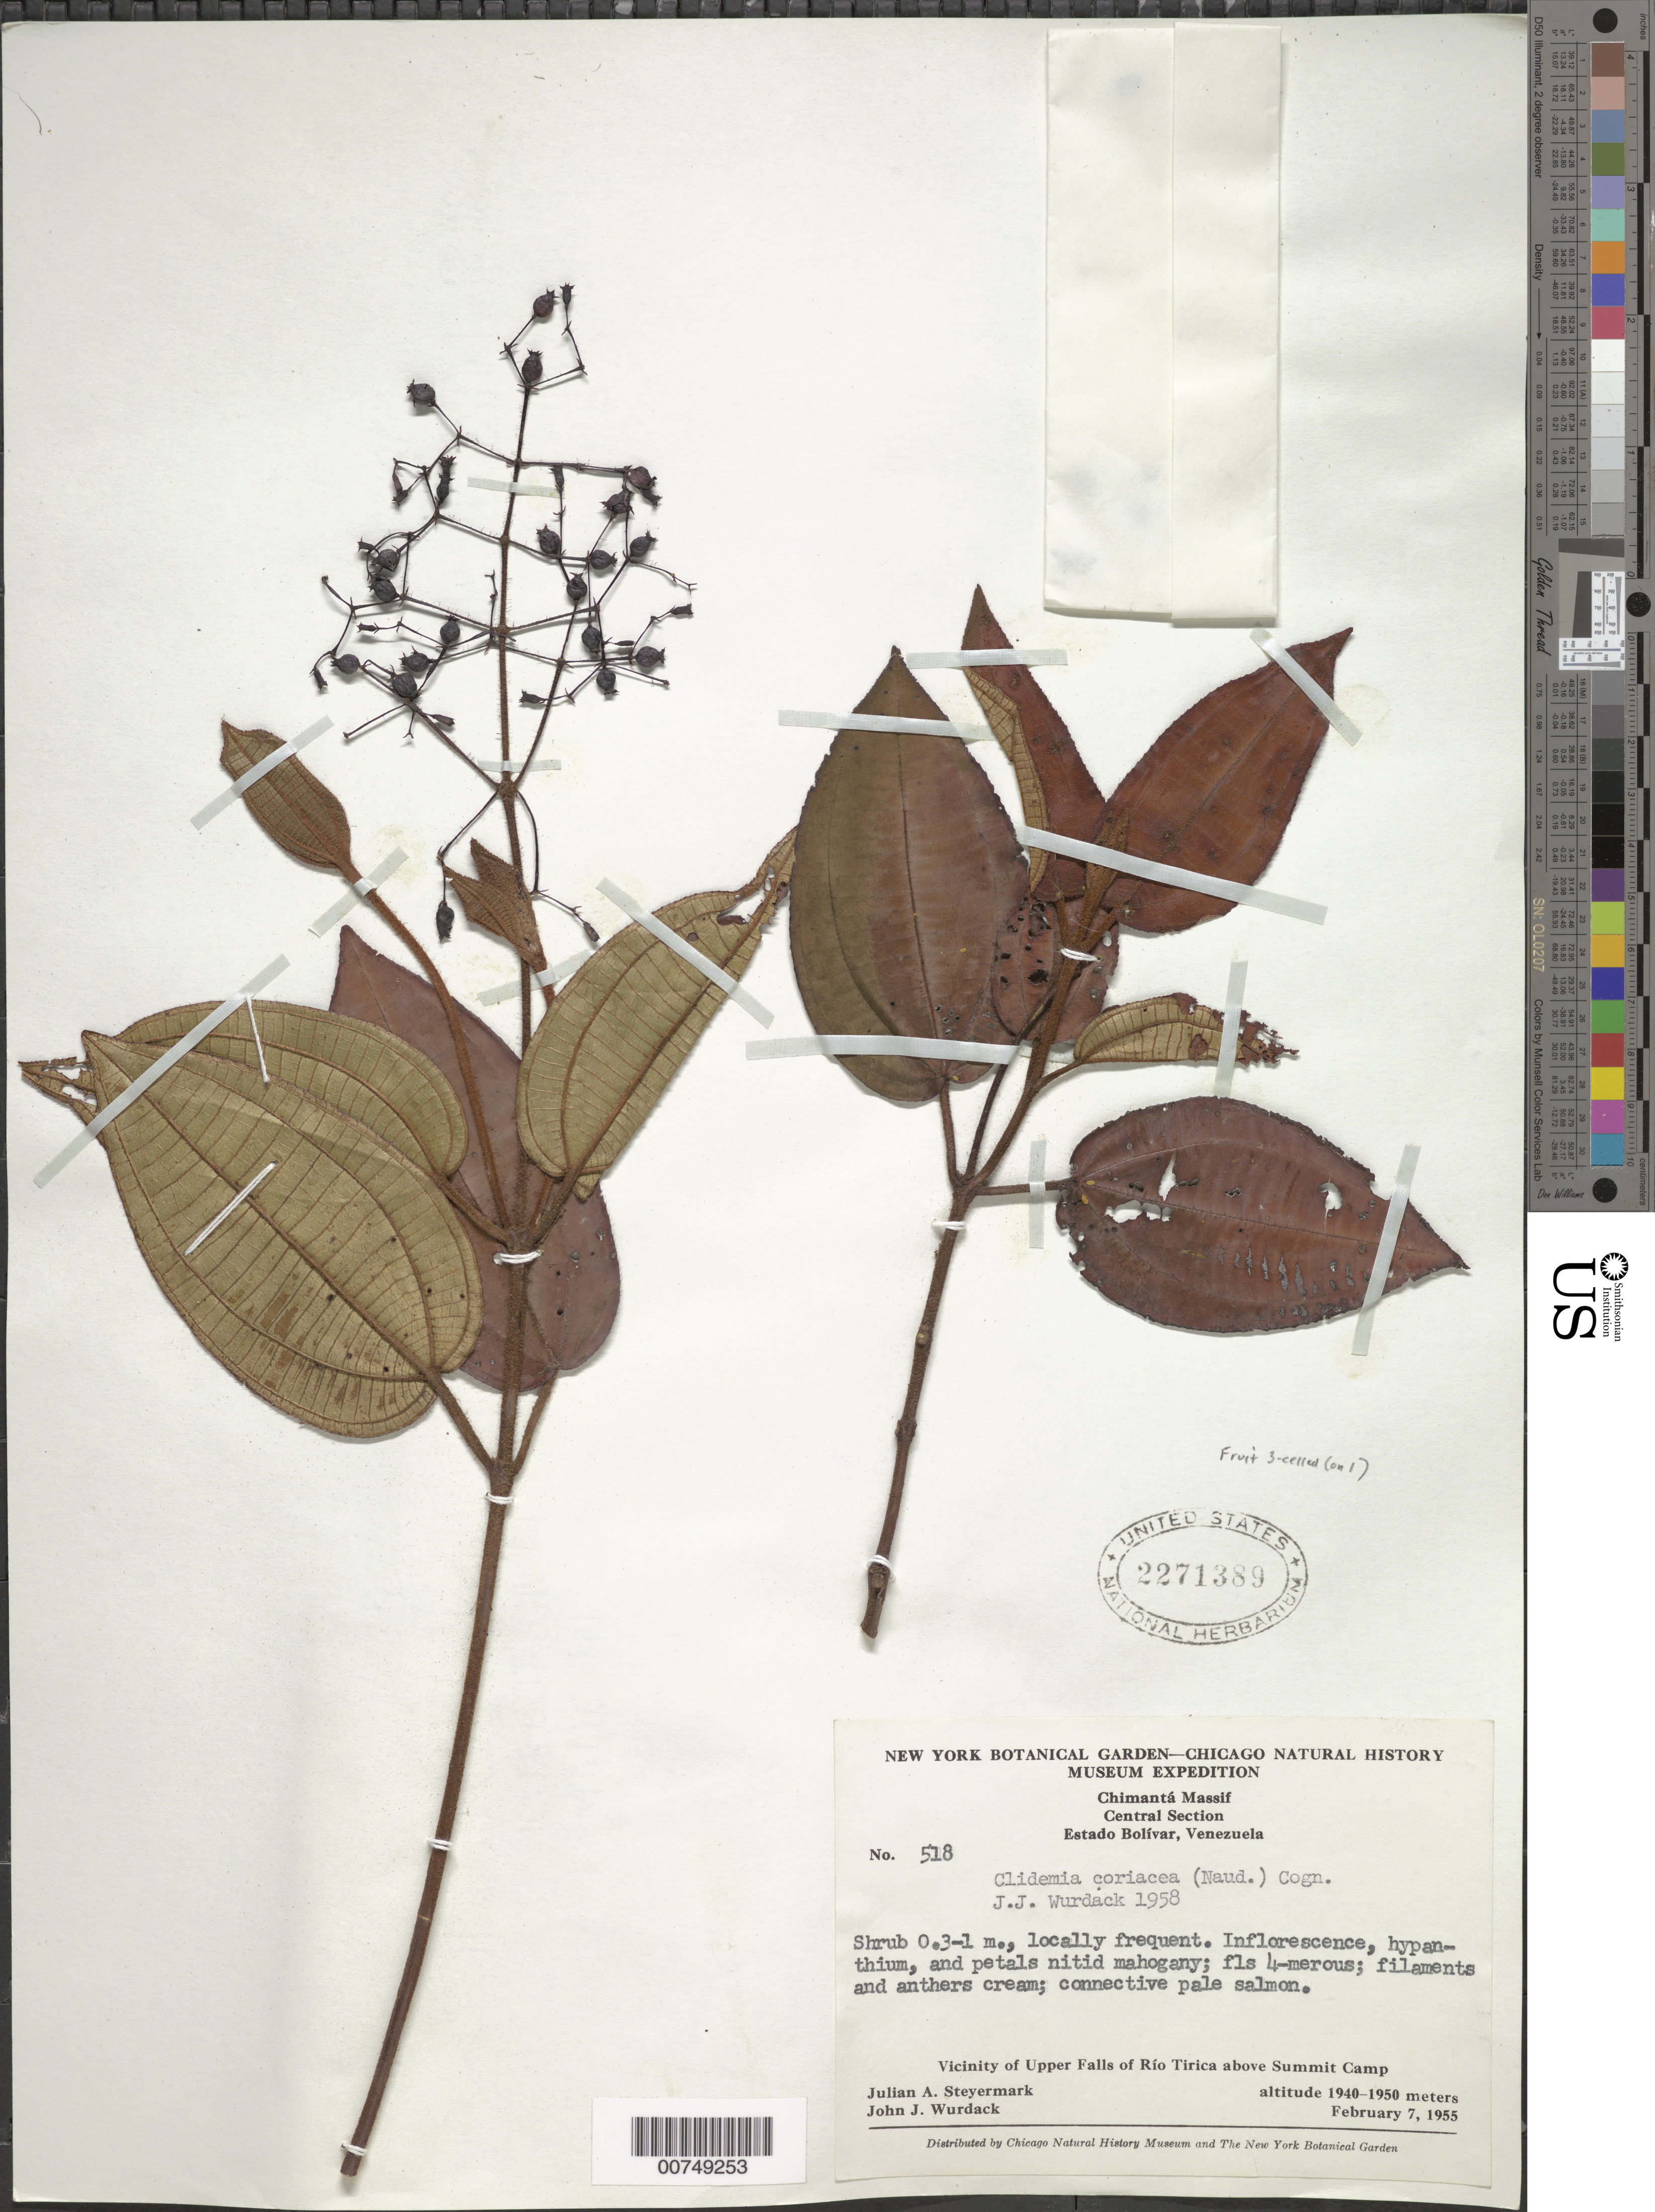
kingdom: Plantae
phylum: Tracheophyta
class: Magnoliopsida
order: Myrtales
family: Melastomataceae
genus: Clidemia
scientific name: Clidemia coriacea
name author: (Naudin) Cogn.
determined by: Wurdack, John J., (US), US (UNITED STATES)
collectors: J. Steyermark & J. J. Wurdack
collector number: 55 518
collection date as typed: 7-Feb-55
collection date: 1955-02-07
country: Venezuela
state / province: Bolívar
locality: Chimantá Massif, Upper Falls of Río Tirica above Summit Camp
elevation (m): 1940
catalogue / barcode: US 2271389